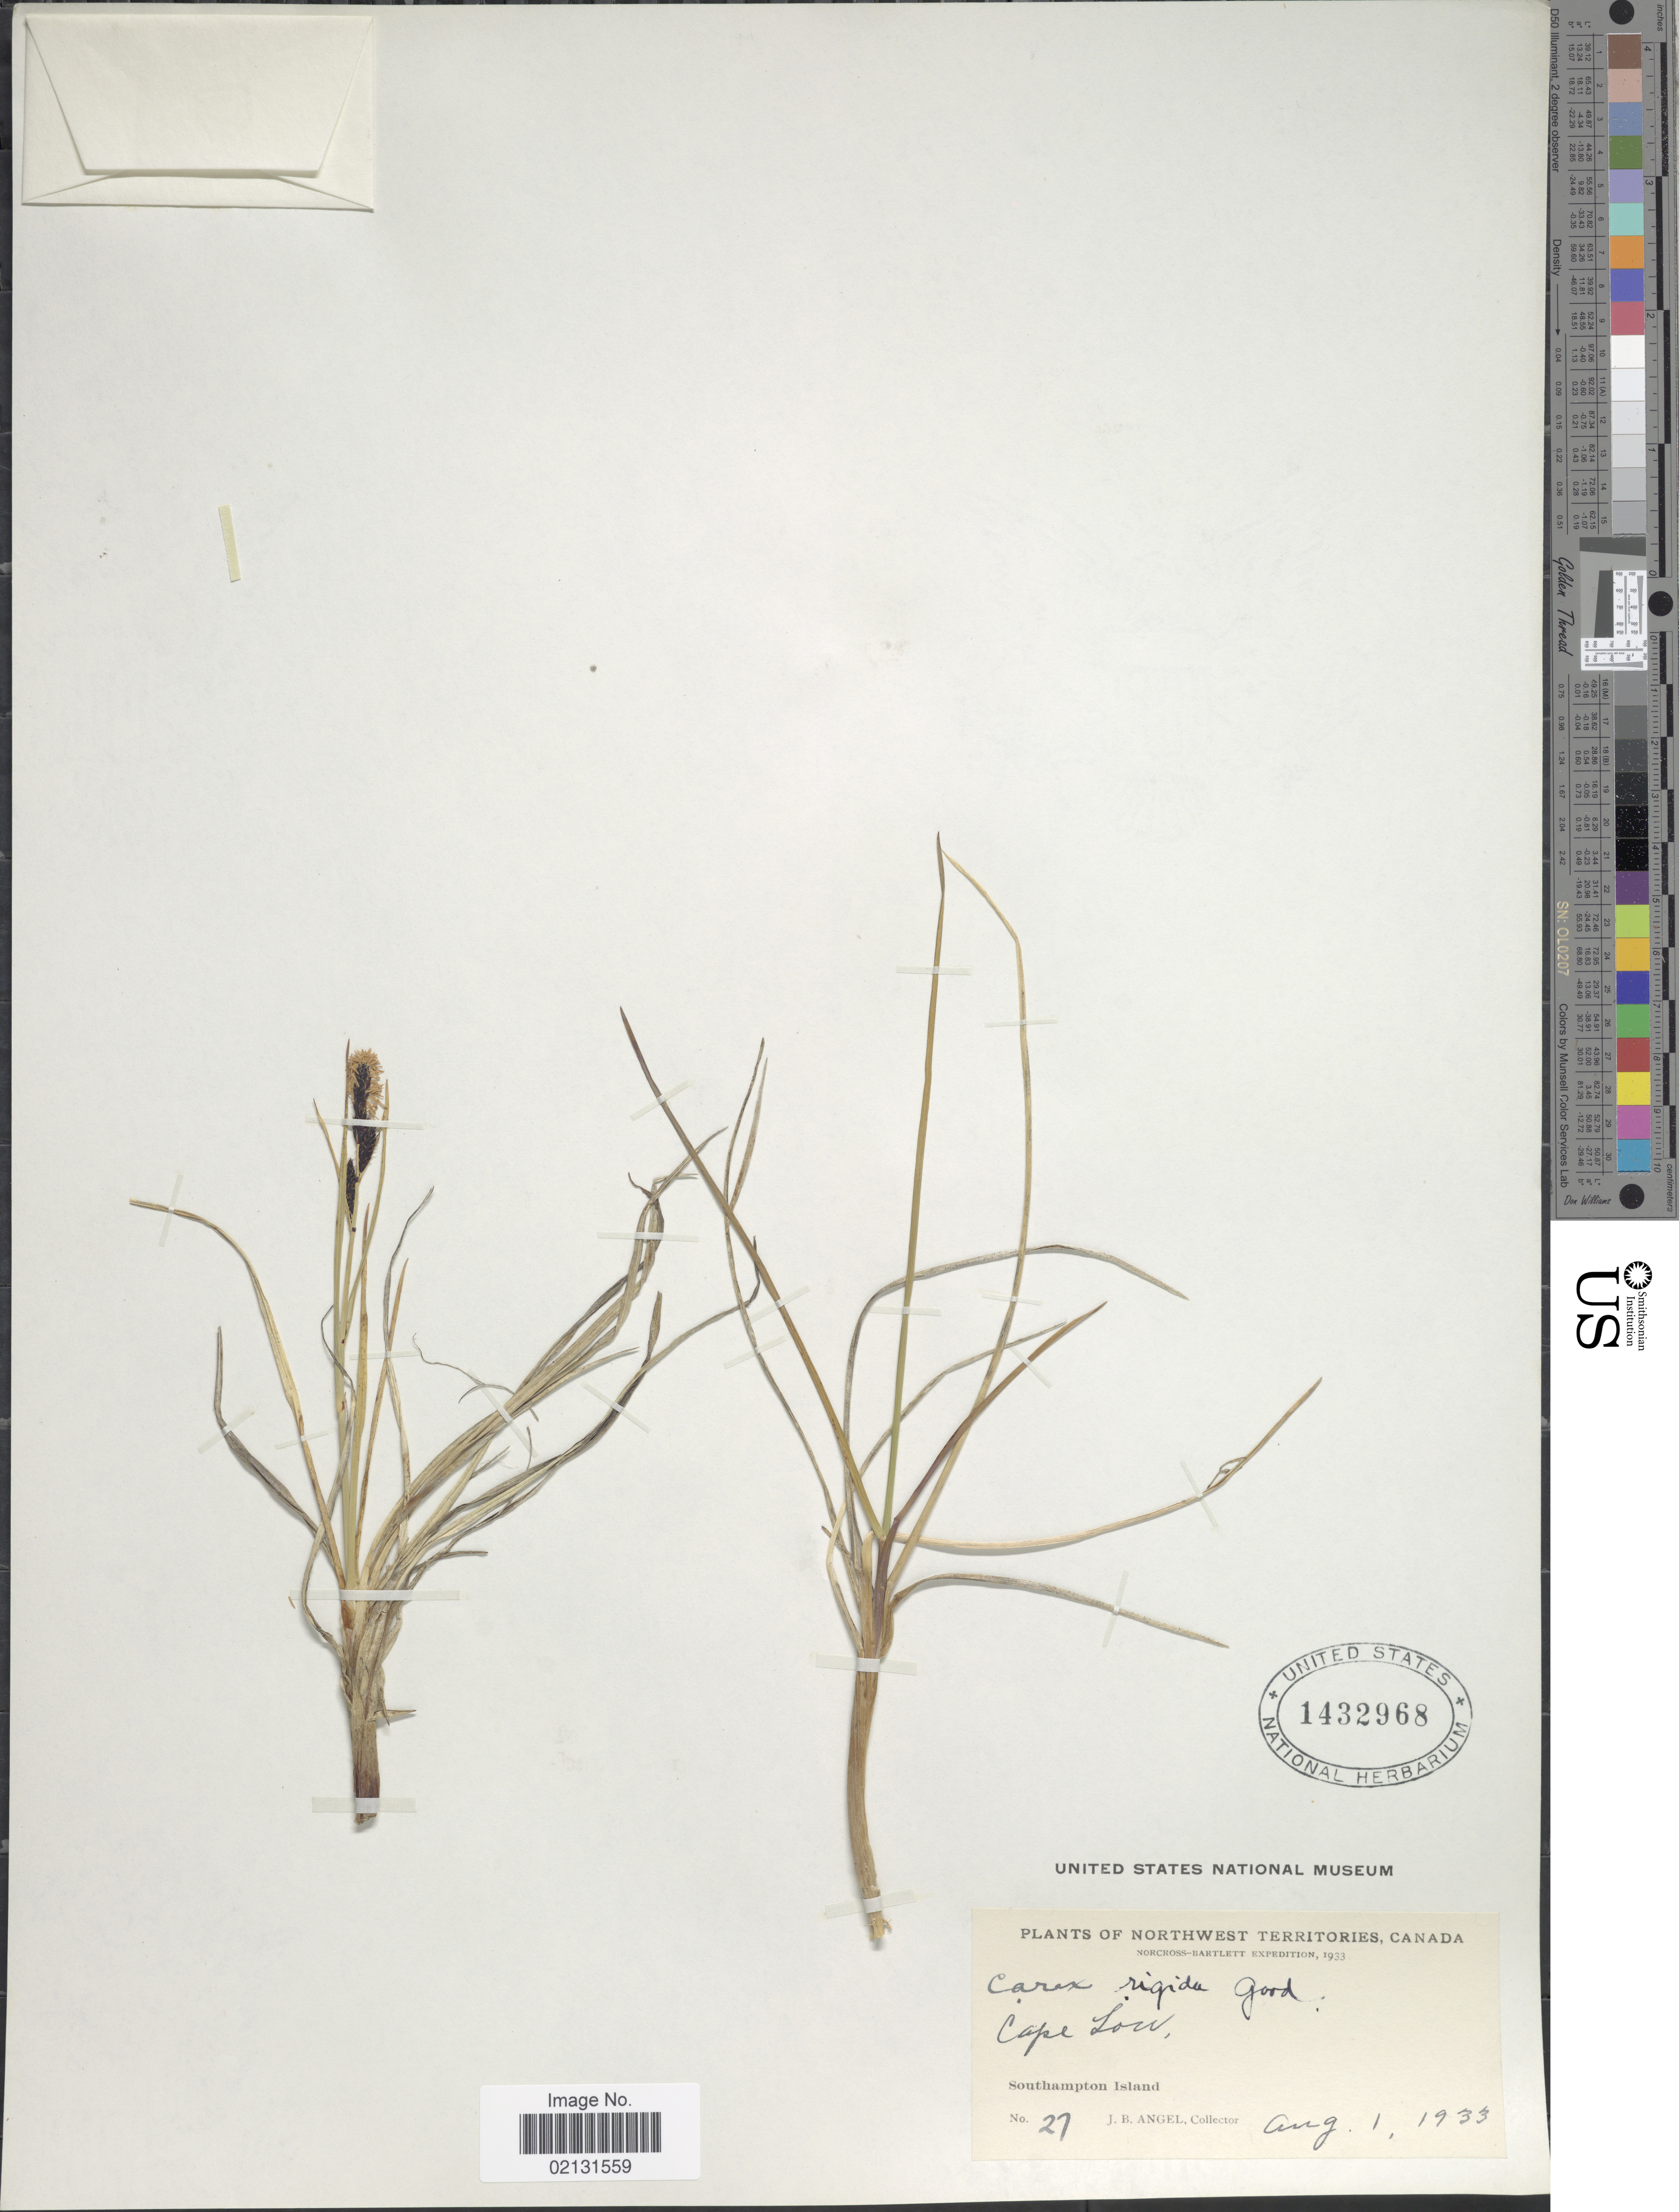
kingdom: Plantae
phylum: Tracheophyta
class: Liliopsida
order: Poales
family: Cyperaceae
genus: Carex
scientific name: Carex bigelowii subsp. bigelowii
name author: Torr. ex Schwein.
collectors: J. Angel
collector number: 27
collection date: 1933-08-01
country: Canada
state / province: Northwest Territories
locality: Cape Low, Southampton Island.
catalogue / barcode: US 1432968